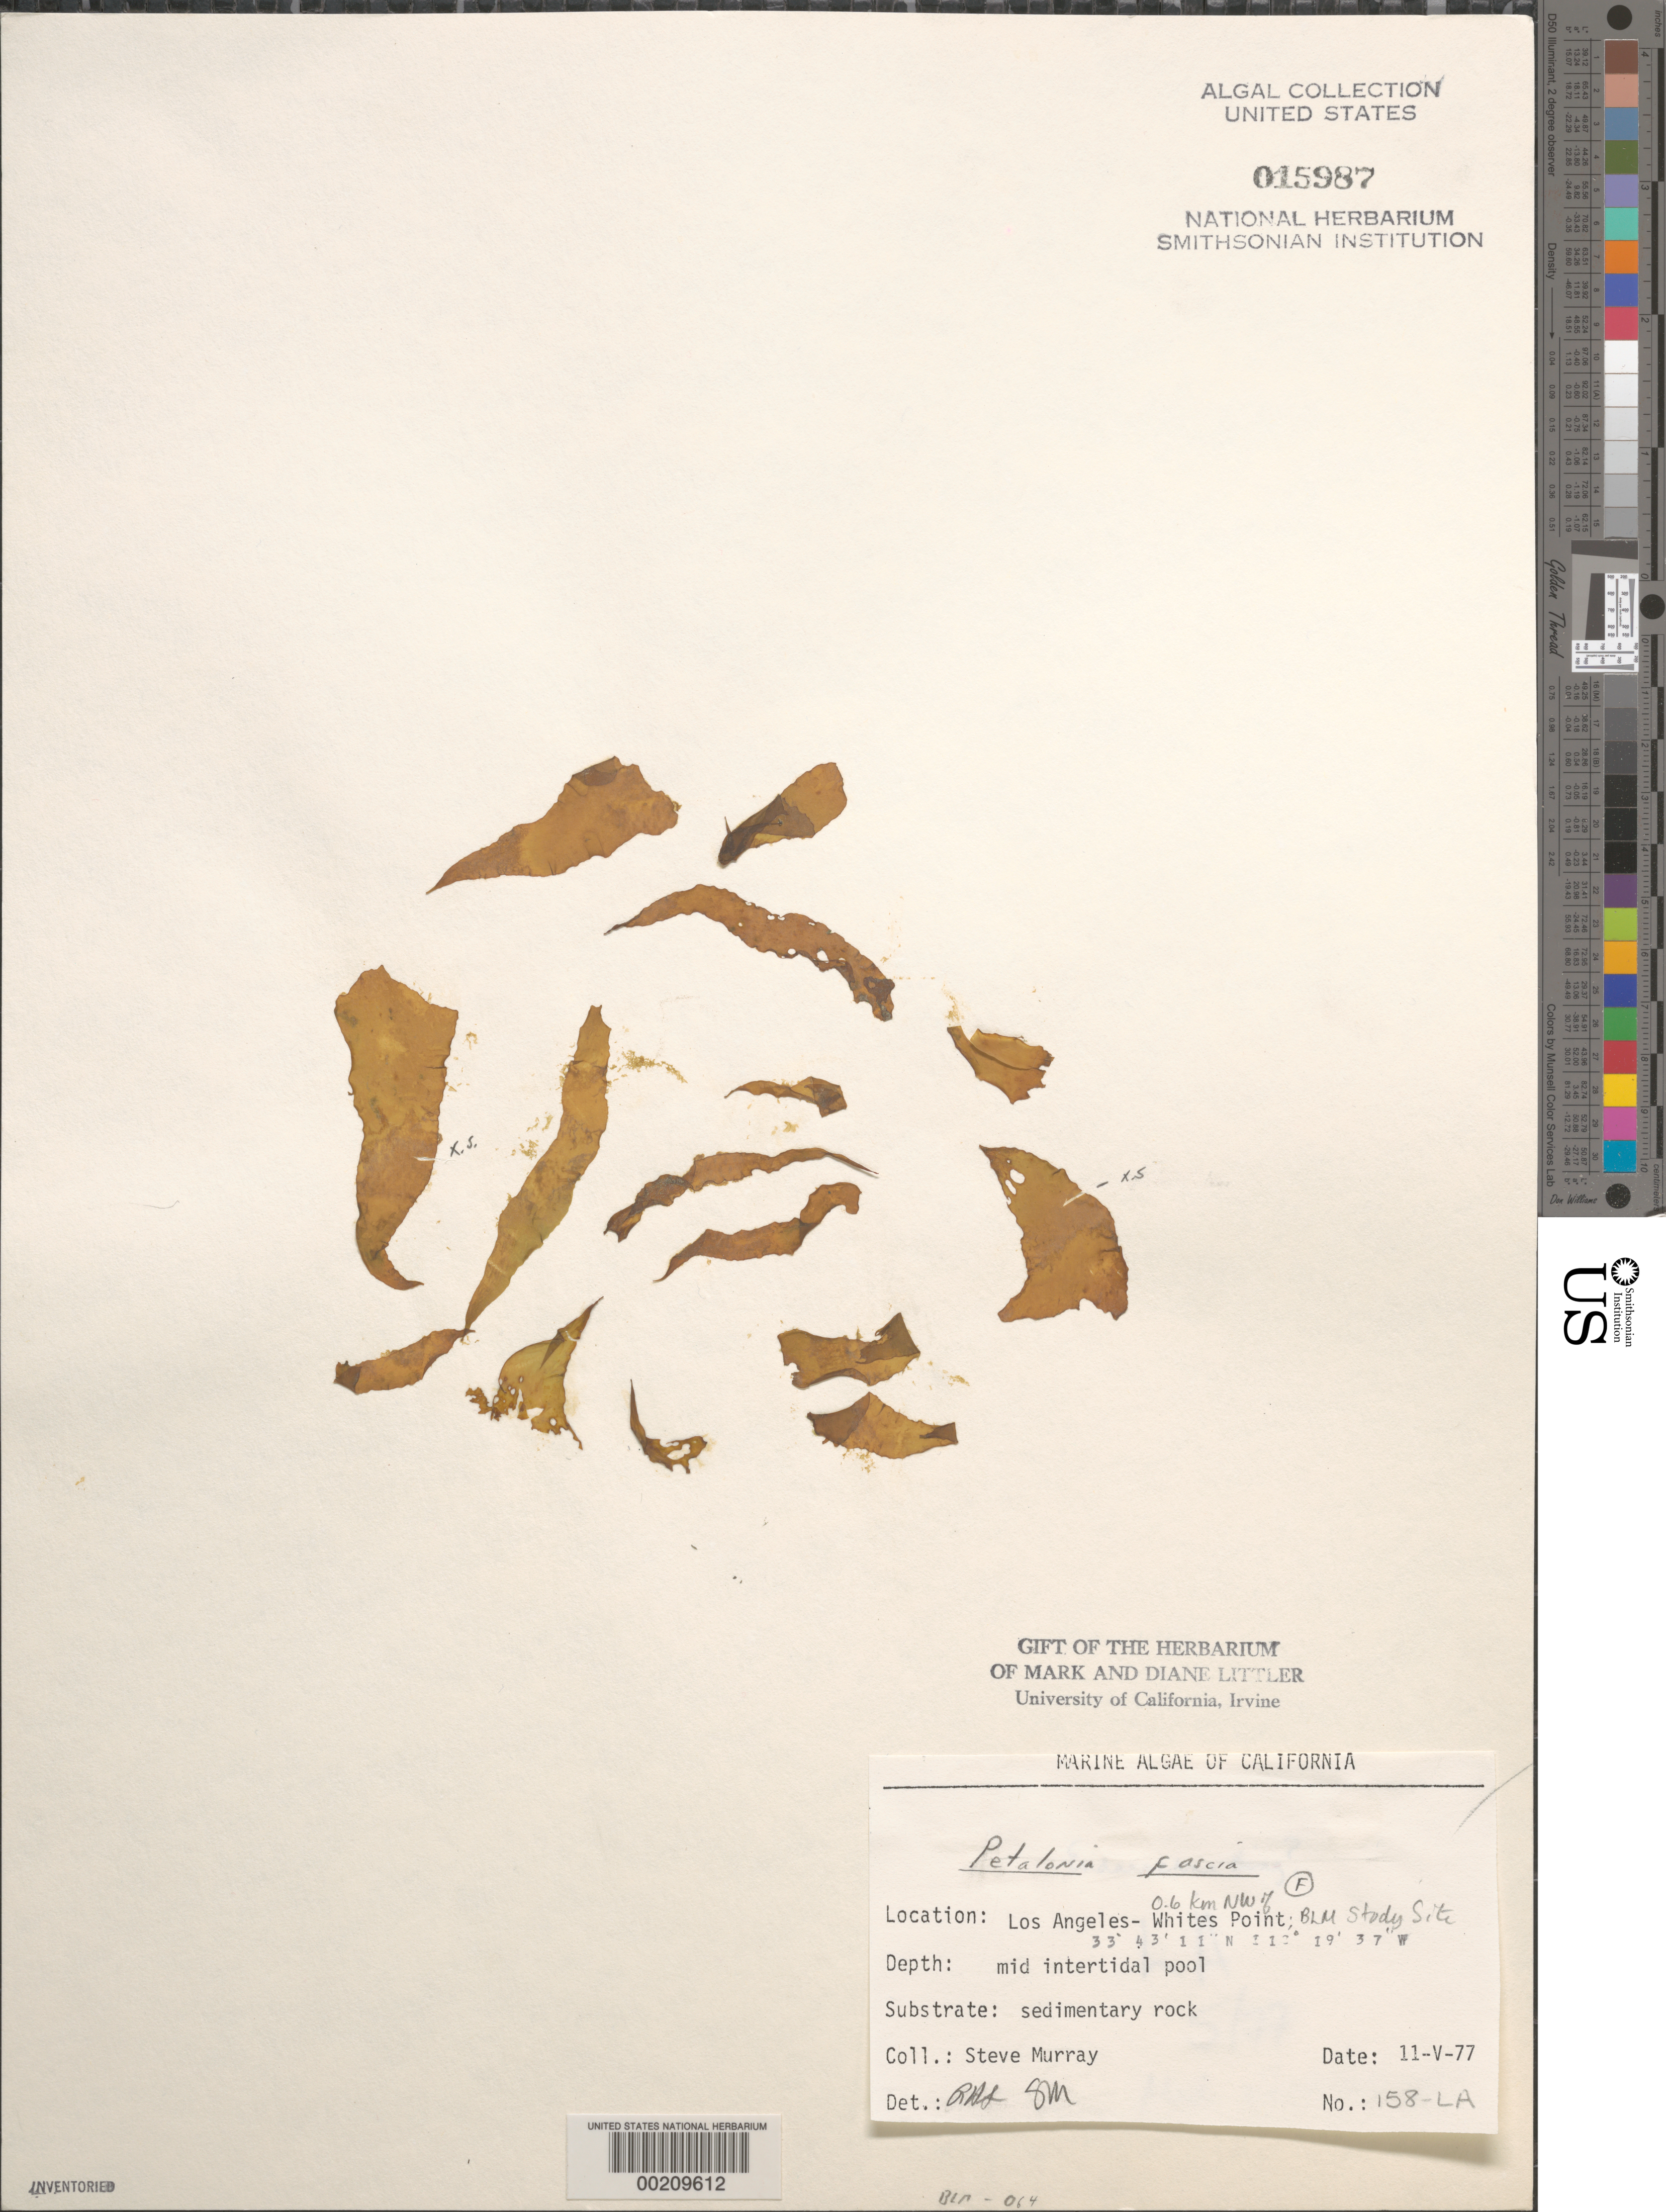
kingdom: Chromista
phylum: Ochrophyta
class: Phaeophyceae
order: Scytosiphonales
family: Scytosiphonaceae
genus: Petalonia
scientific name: Petalonia fascia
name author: (O.F. Müller) Kuntze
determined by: Sims, Robert H.; Murray, S. N.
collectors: S. N. Murray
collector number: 158-LA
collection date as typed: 11 May 1977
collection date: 1977-05-11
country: United States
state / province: California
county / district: Los Angeles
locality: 0.6 km northwest of Whites Point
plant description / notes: BLM-SOCALBIGHT Rocky Intertidal Survey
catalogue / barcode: US 15987